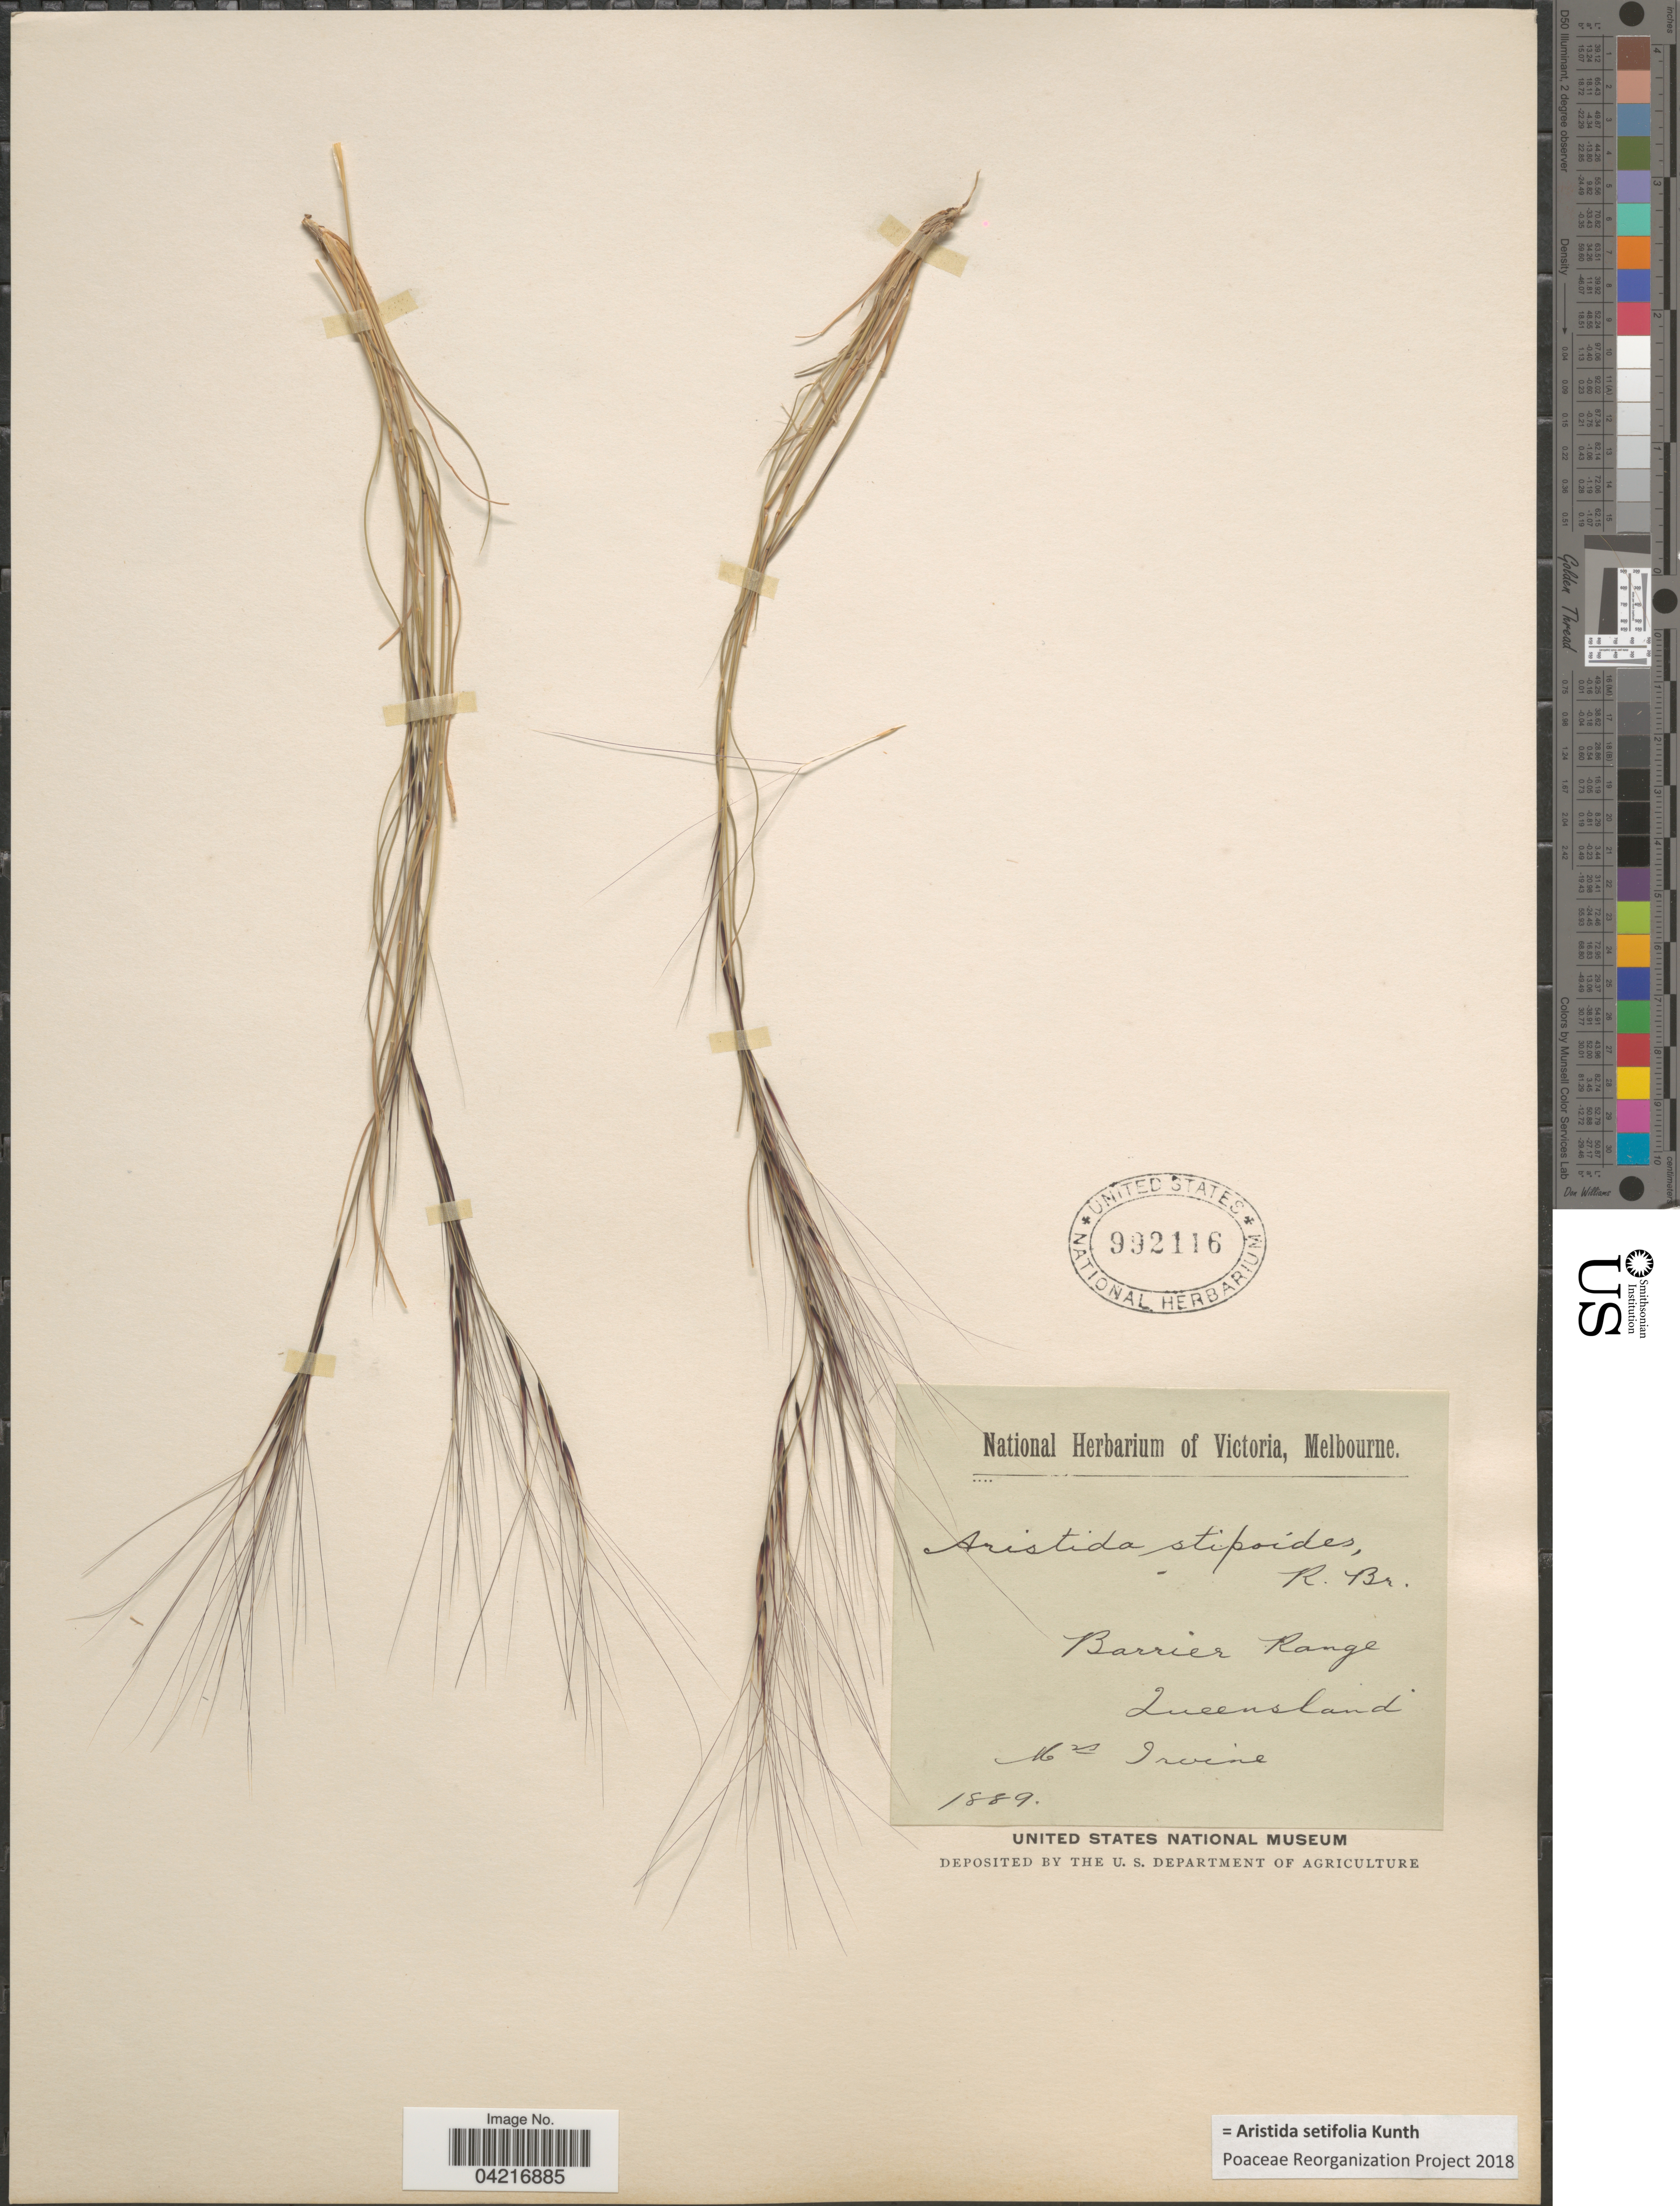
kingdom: Plantae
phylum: Tracheophyta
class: Liliopsida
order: Poales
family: Poaceae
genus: Aristida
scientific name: Aristida setifolia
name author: Kunth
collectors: Irvine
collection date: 1889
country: Australia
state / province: Queensland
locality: Barrier Range.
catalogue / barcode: US 992116